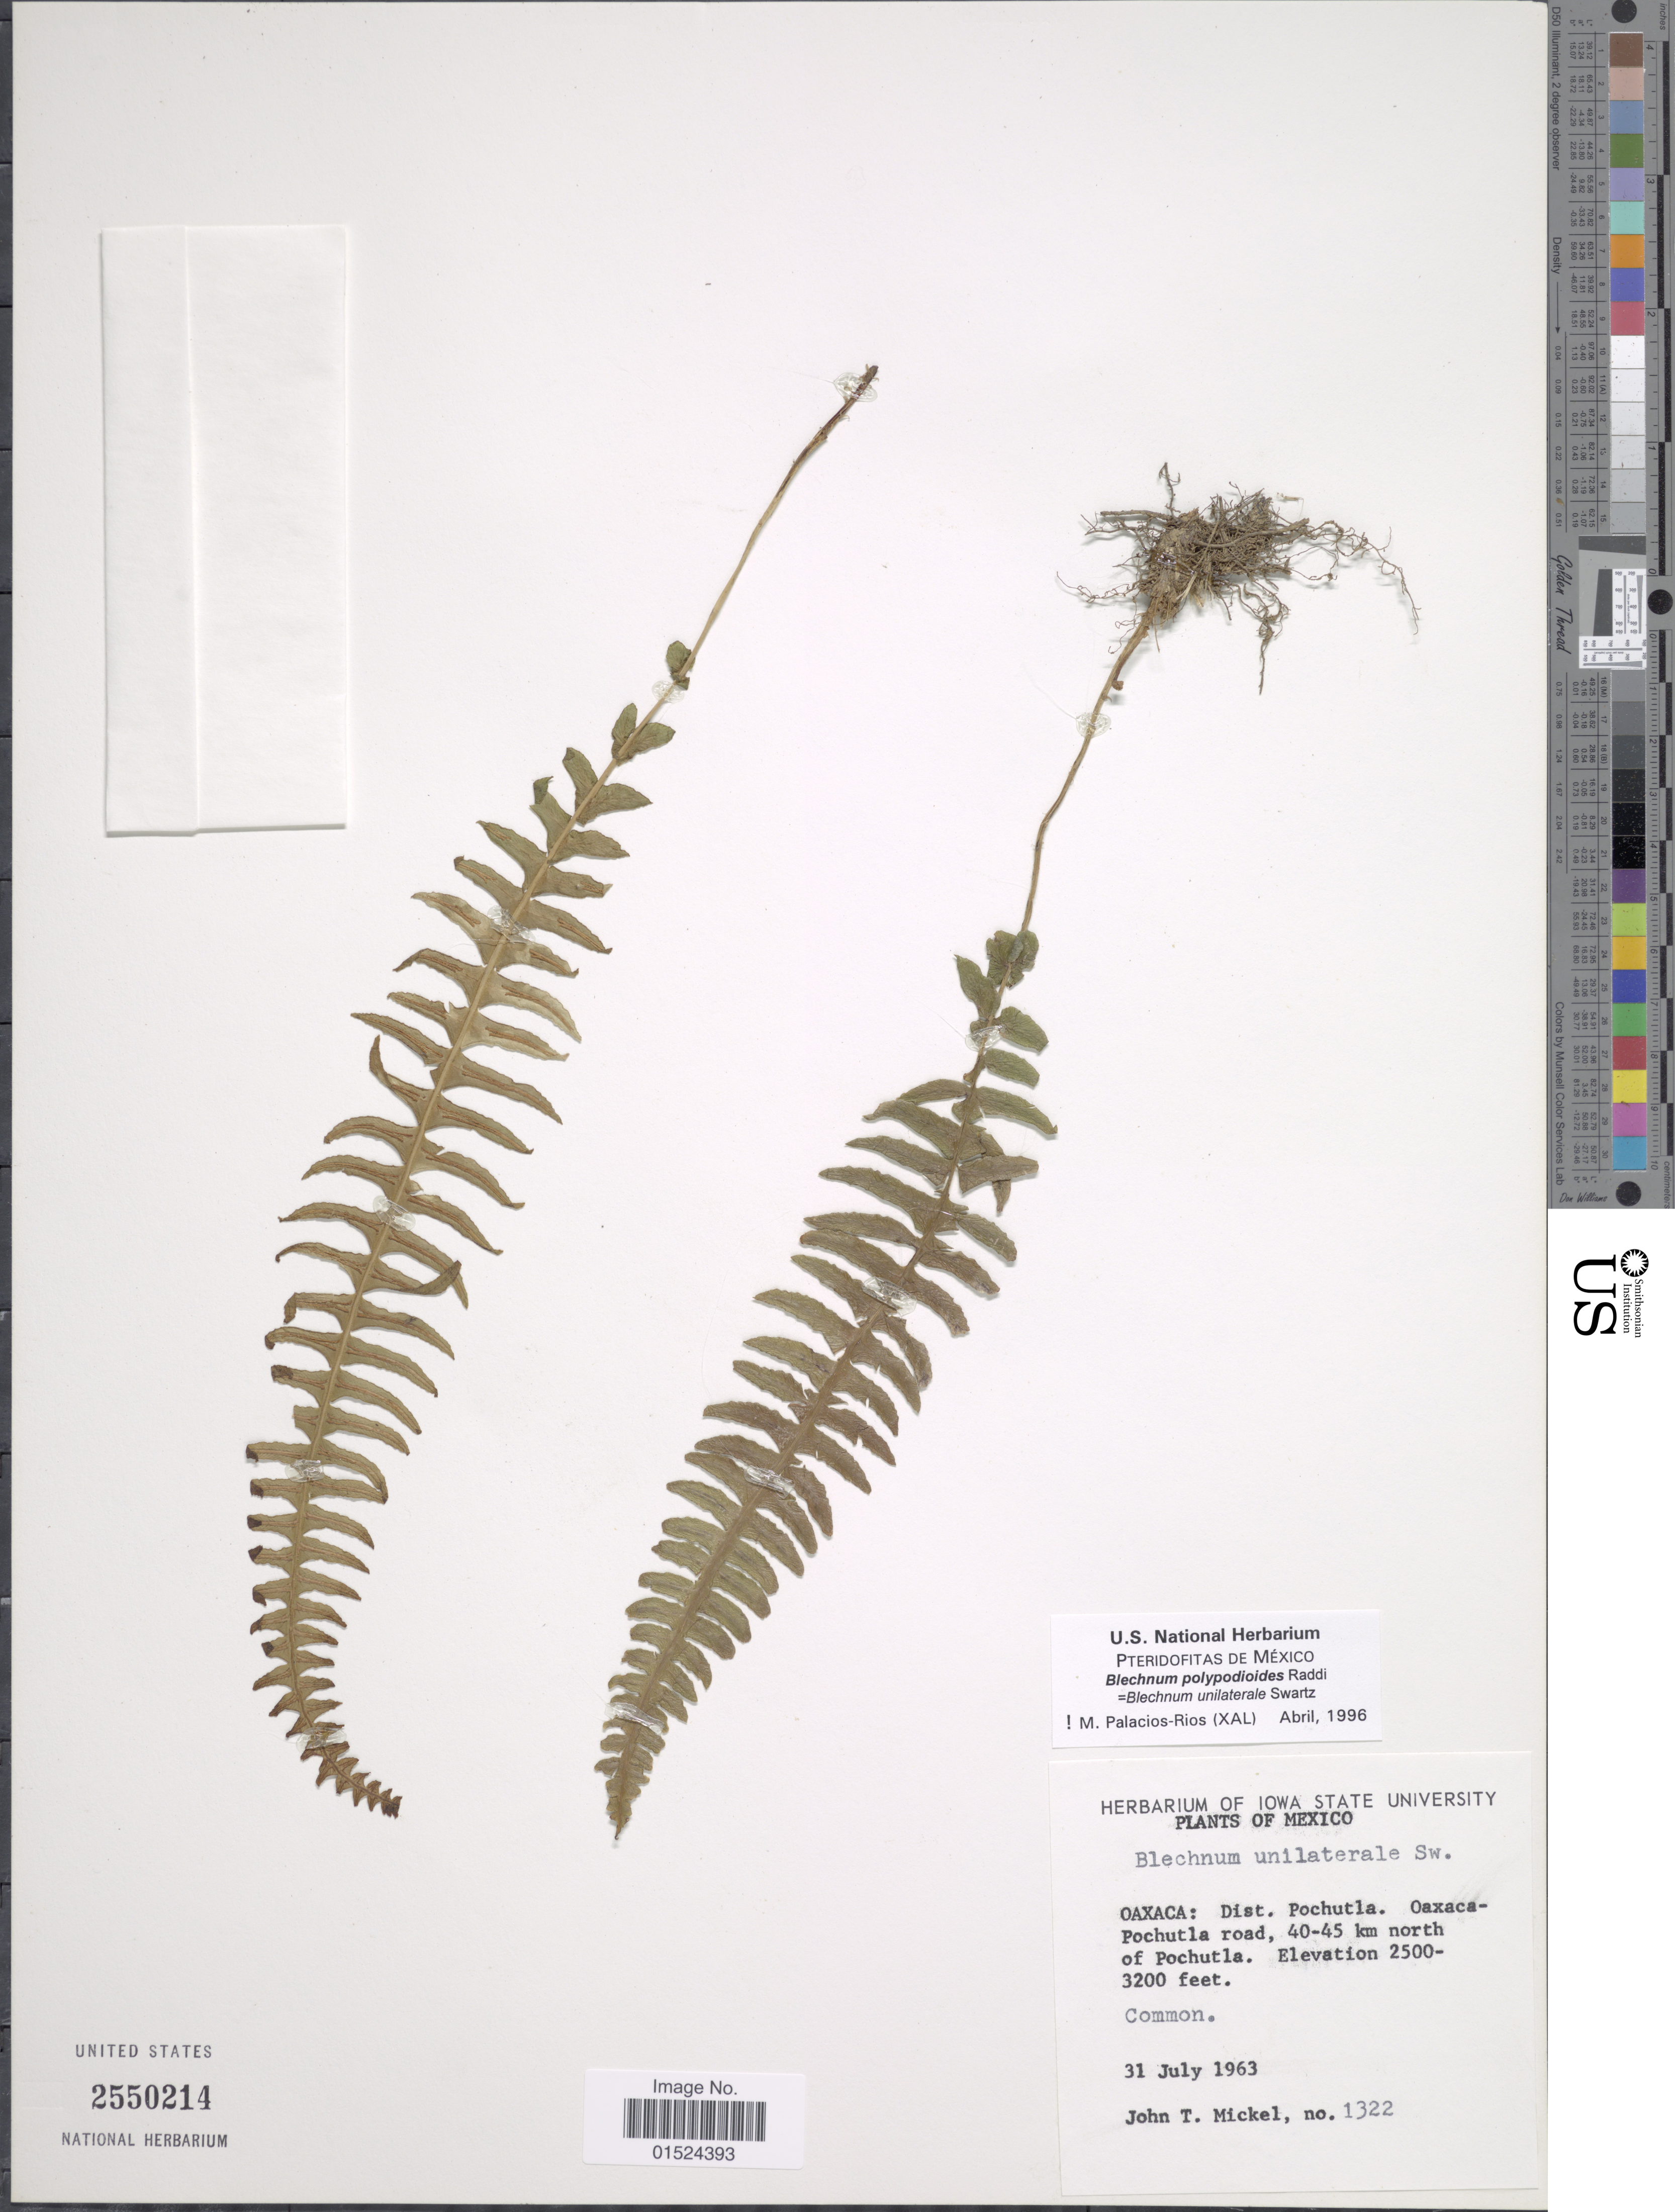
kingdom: Plantae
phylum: Tracheophyta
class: Polypodiopsida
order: Polypodiales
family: Blechnaceae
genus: Blechnum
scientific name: Blechnum polypodioides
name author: Raddi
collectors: J. T. Mickel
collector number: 1322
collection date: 1963-07-31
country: Mexico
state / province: Oaxaca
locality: Dist. Pochutla. Oaxaca-Pochutla road, 40-45 km north of Pochutla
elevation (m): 762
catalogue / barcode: US 2550214